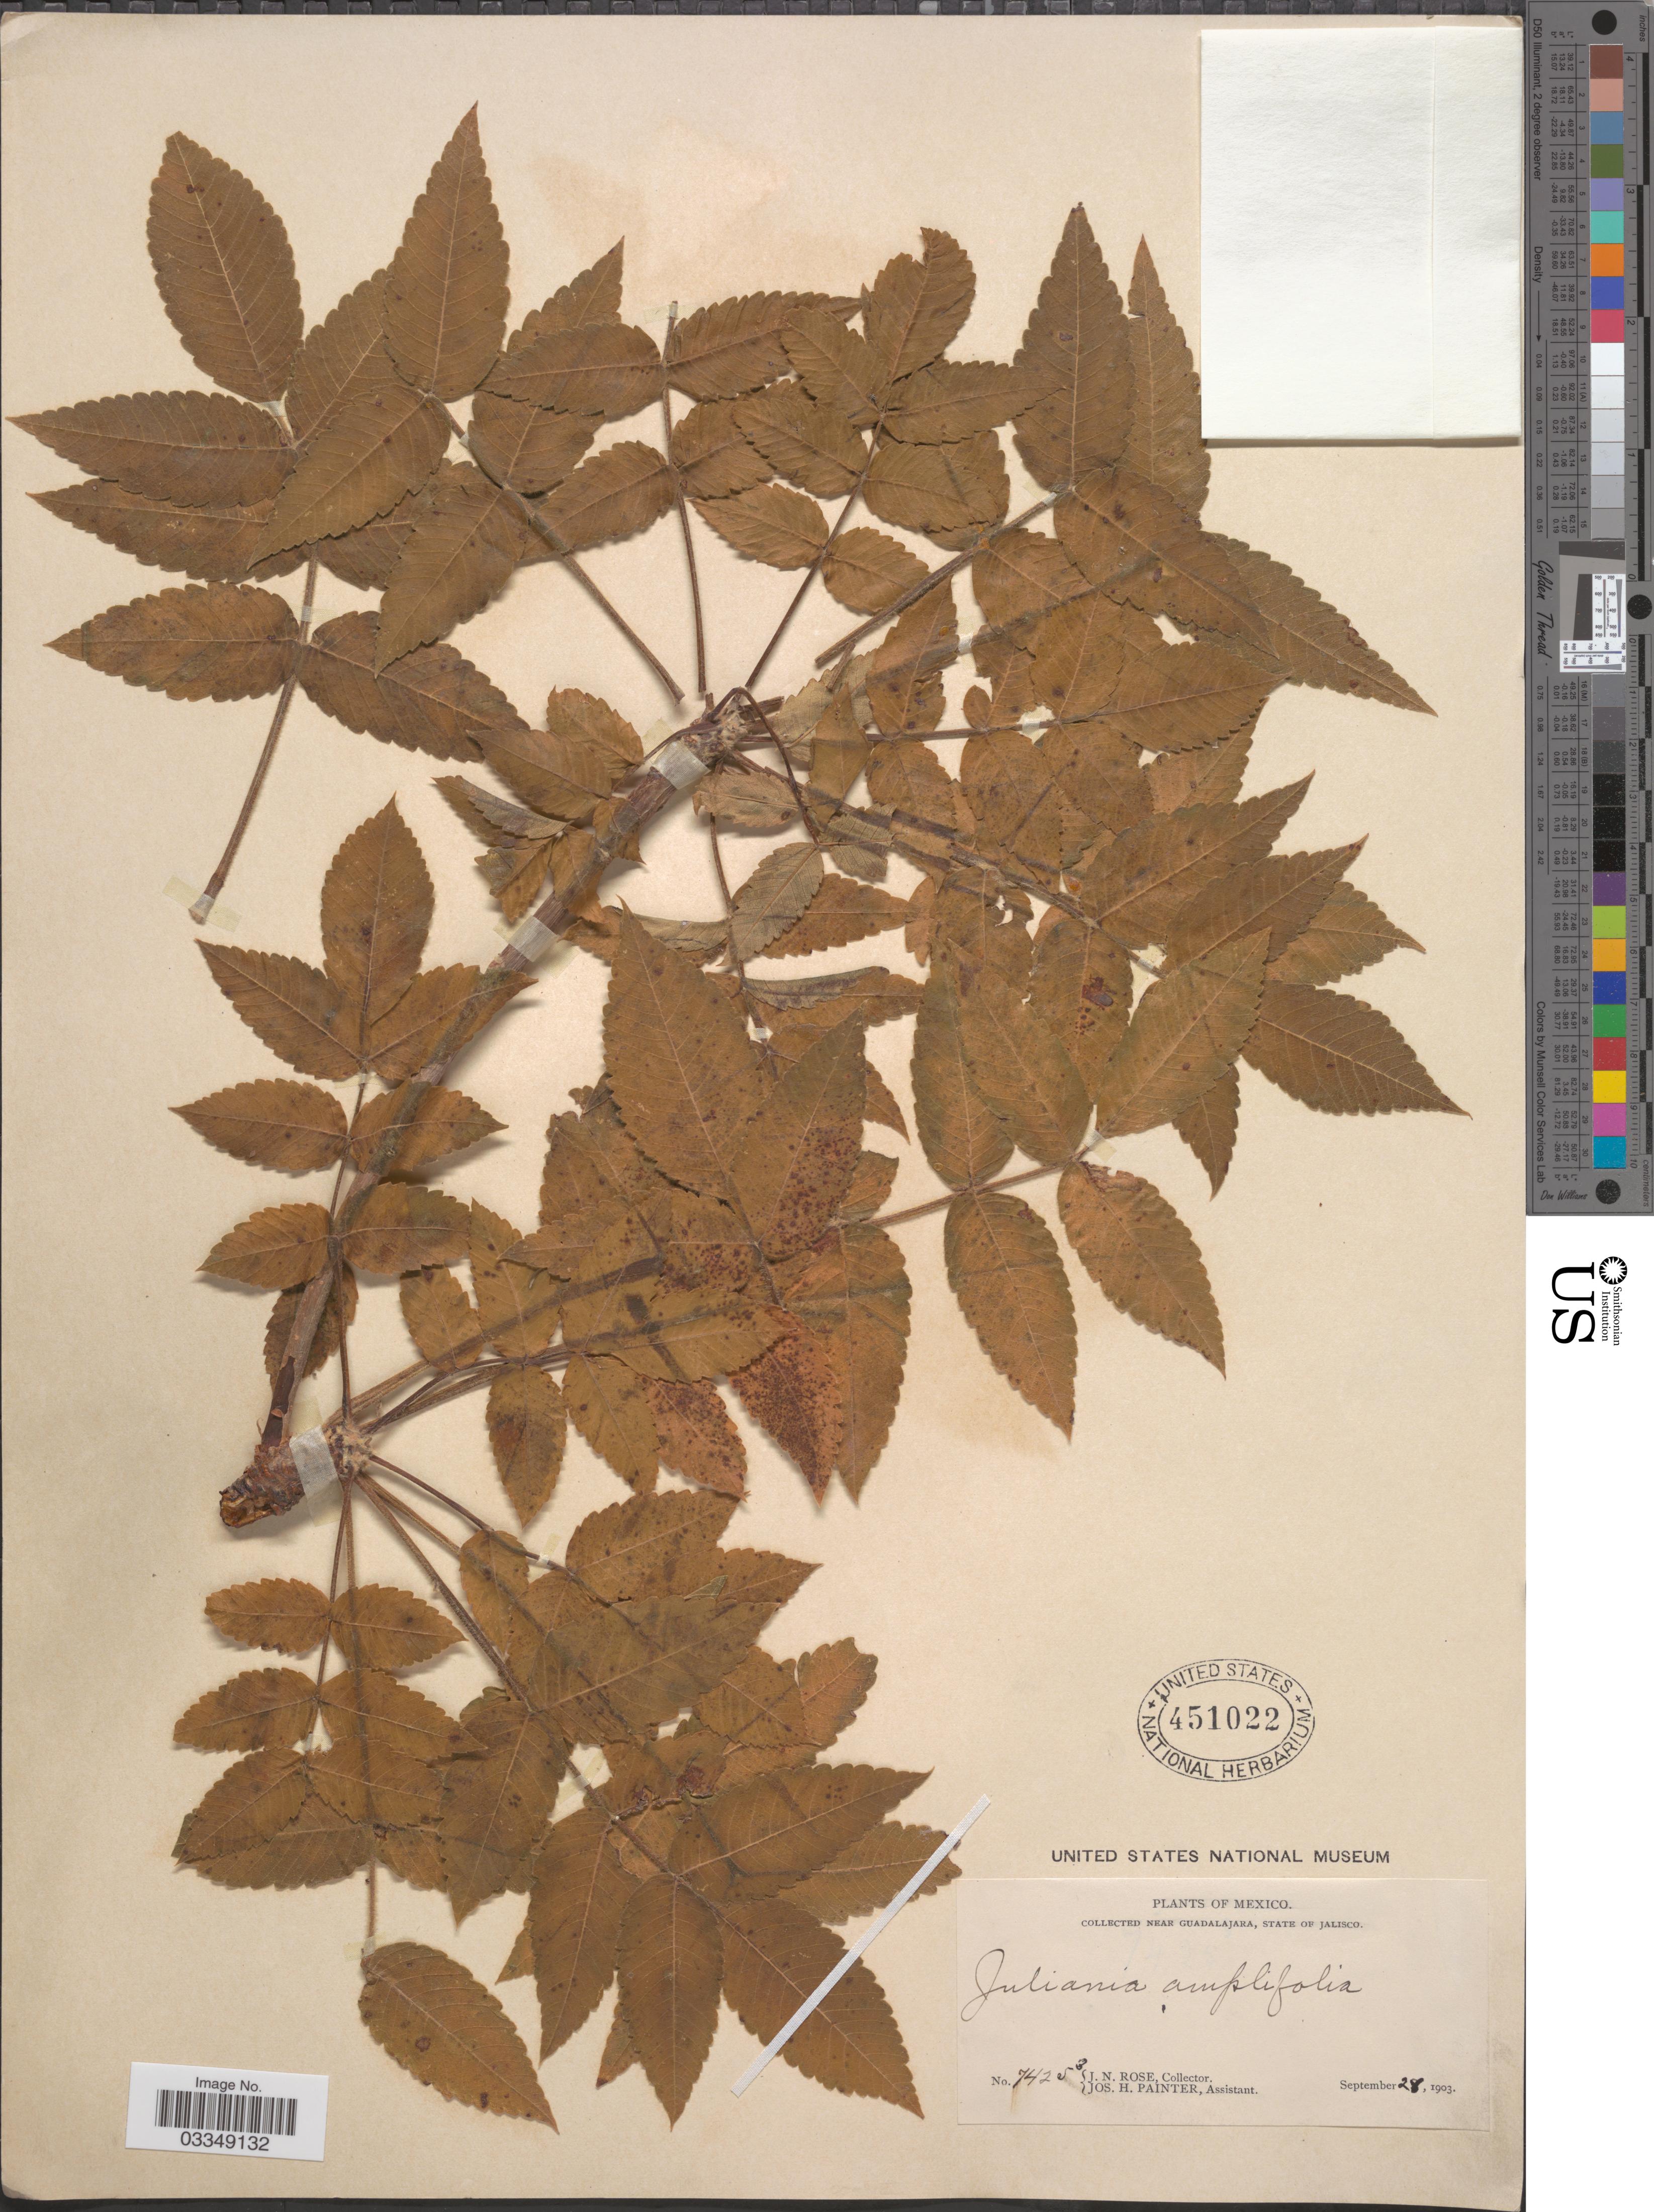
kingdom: Plantae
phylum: Tracheophyta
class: Magnoliopsida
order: Sapindales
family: Anacardiaceae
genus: Amphipterygium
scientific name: Amphipterygium amplifolium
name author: (Hemsl. & Rose) Hemsl. & Rose ex Standl.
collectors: J. N. Rose & J. H. Painter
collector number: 74253*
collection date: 1903-09-28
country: Mexico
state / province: Jalisco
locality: Near Guadalajara.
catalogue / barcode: US 451022